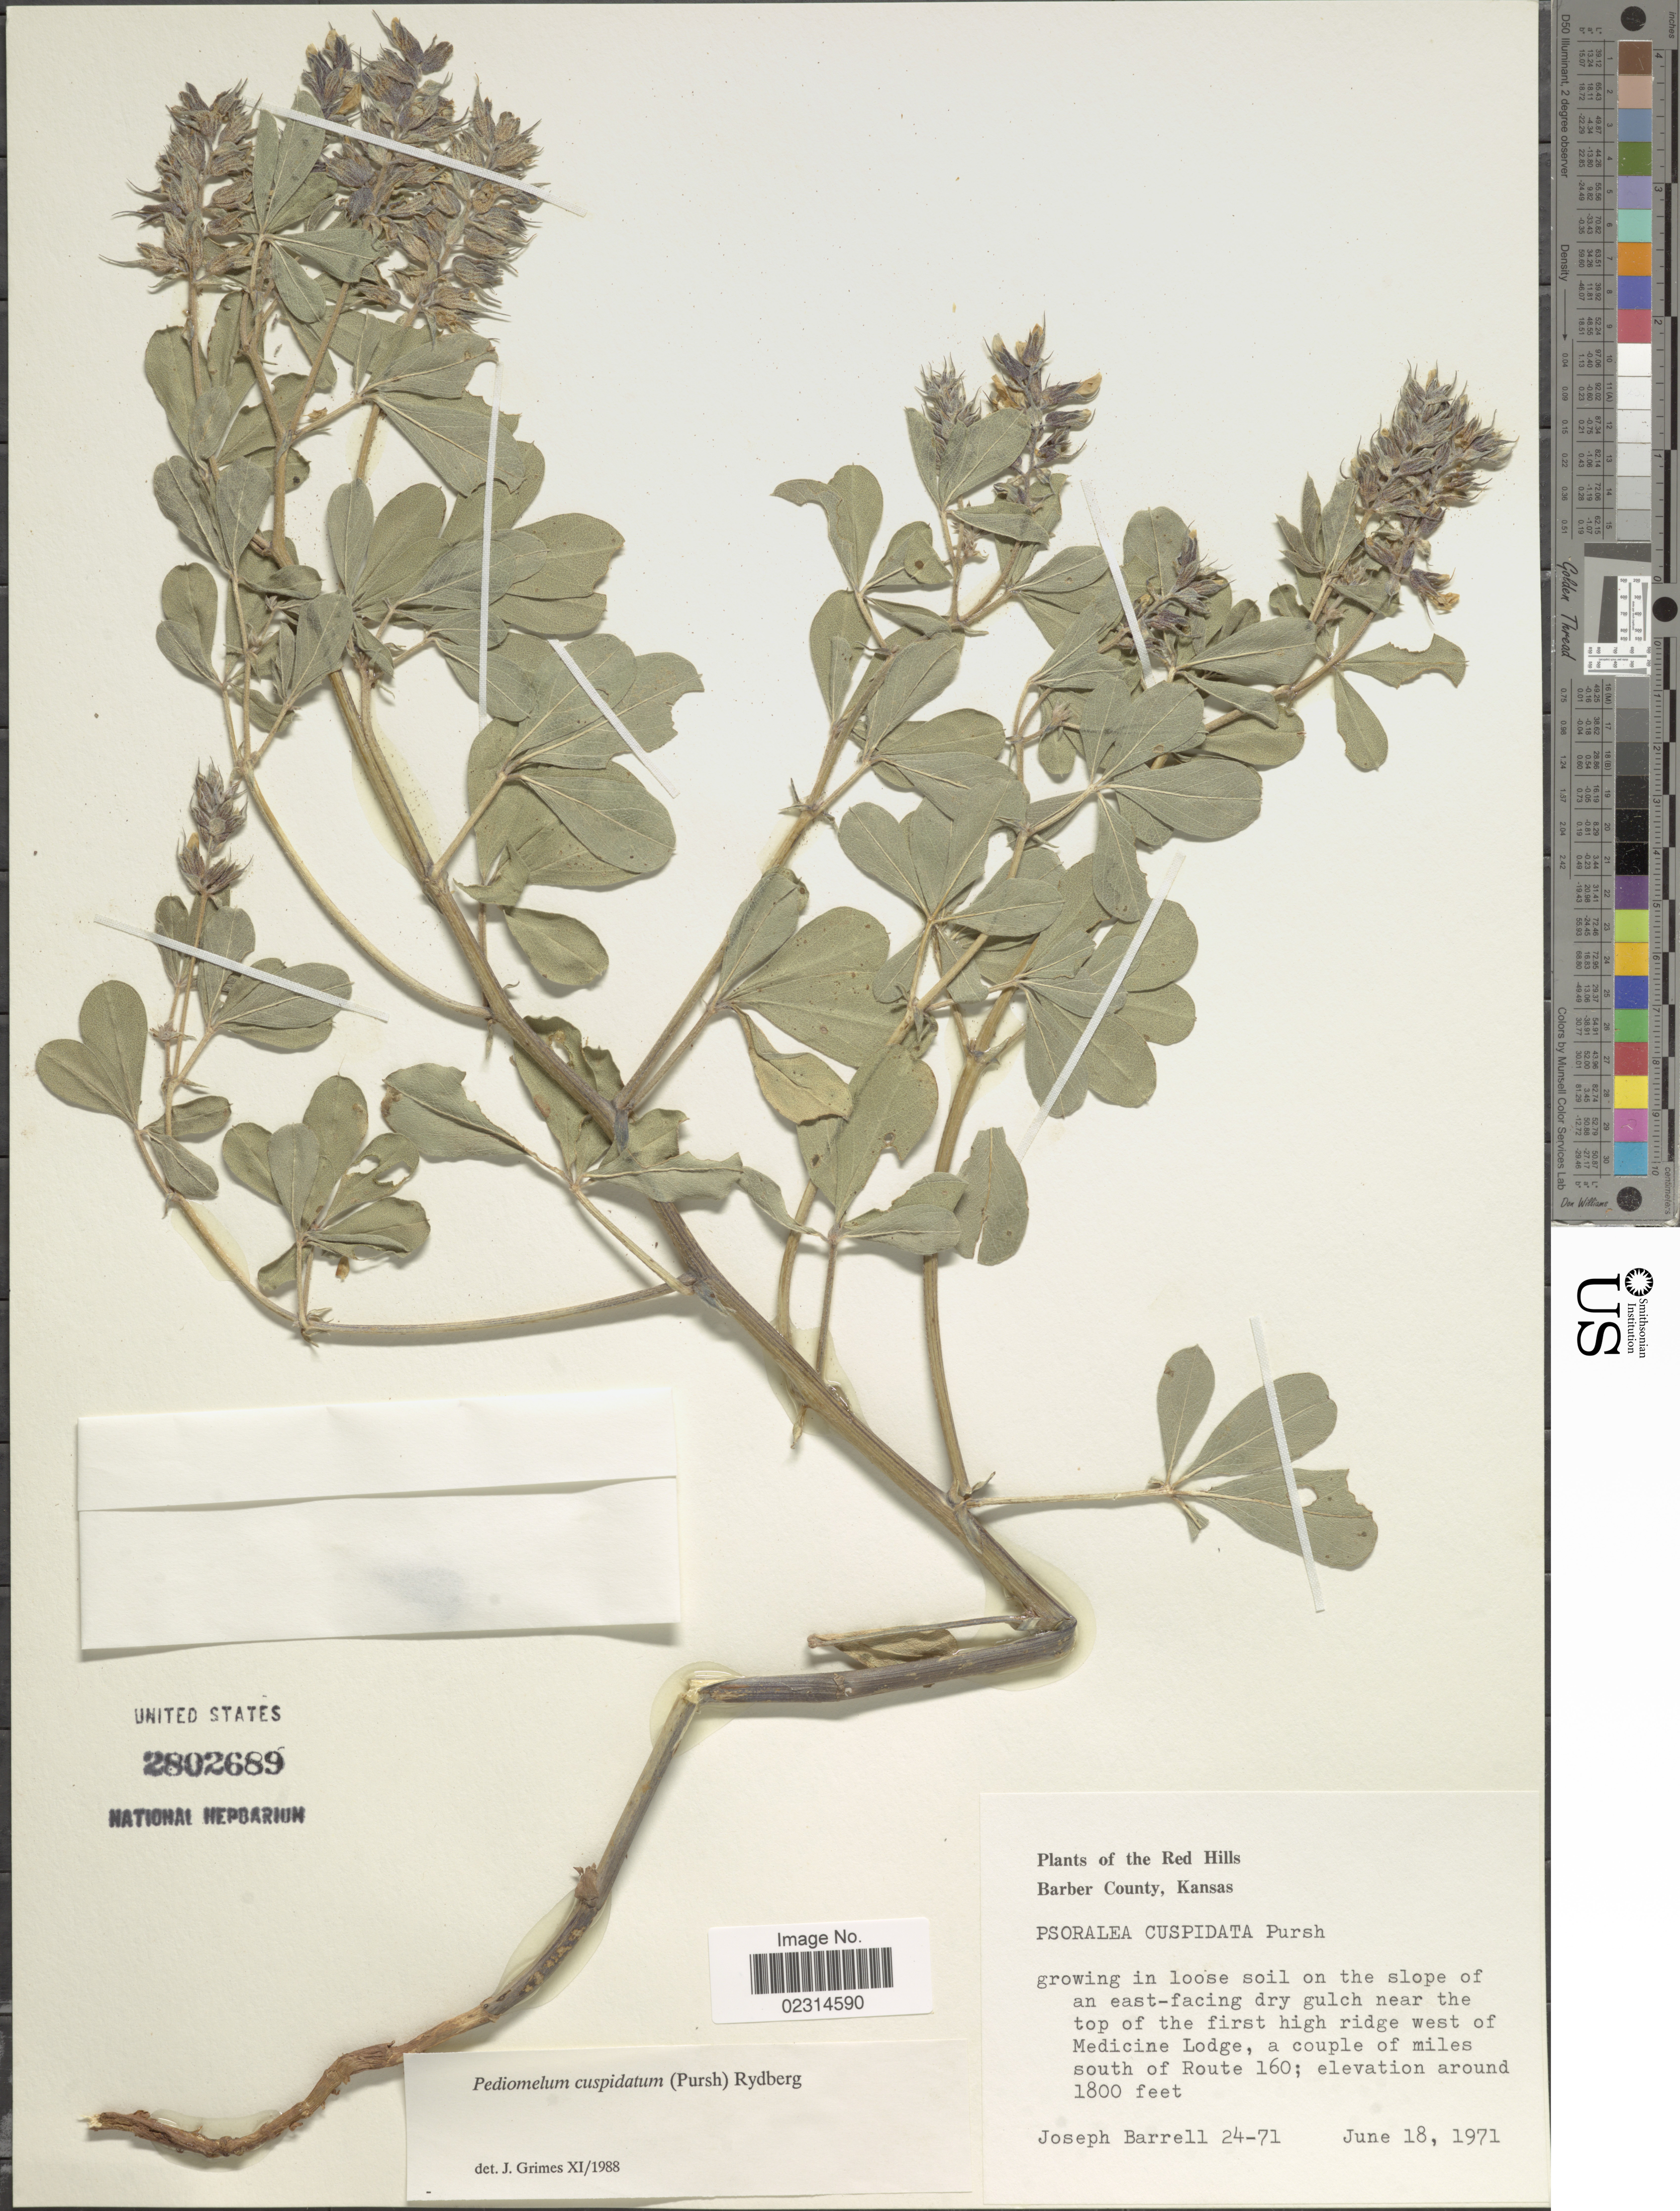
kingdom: Plantae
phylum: Tracheophyta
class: Magnoliopsida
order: Fabales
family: Fabaceae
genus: Pediomelum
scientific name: Pediomelum cuspidatum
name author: (Pursh) Rydb.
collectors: J. Barrell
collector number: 24-71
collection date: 1971-06-18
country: United States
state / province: Kansas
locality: The Red Hills Barber County, growing in loose soil on the slope of an east-facing dry gulch near the top of the first high ridge west of Medicine Lodge, a couple of miles south of Route 160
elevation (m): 549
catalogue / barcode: US 2802689